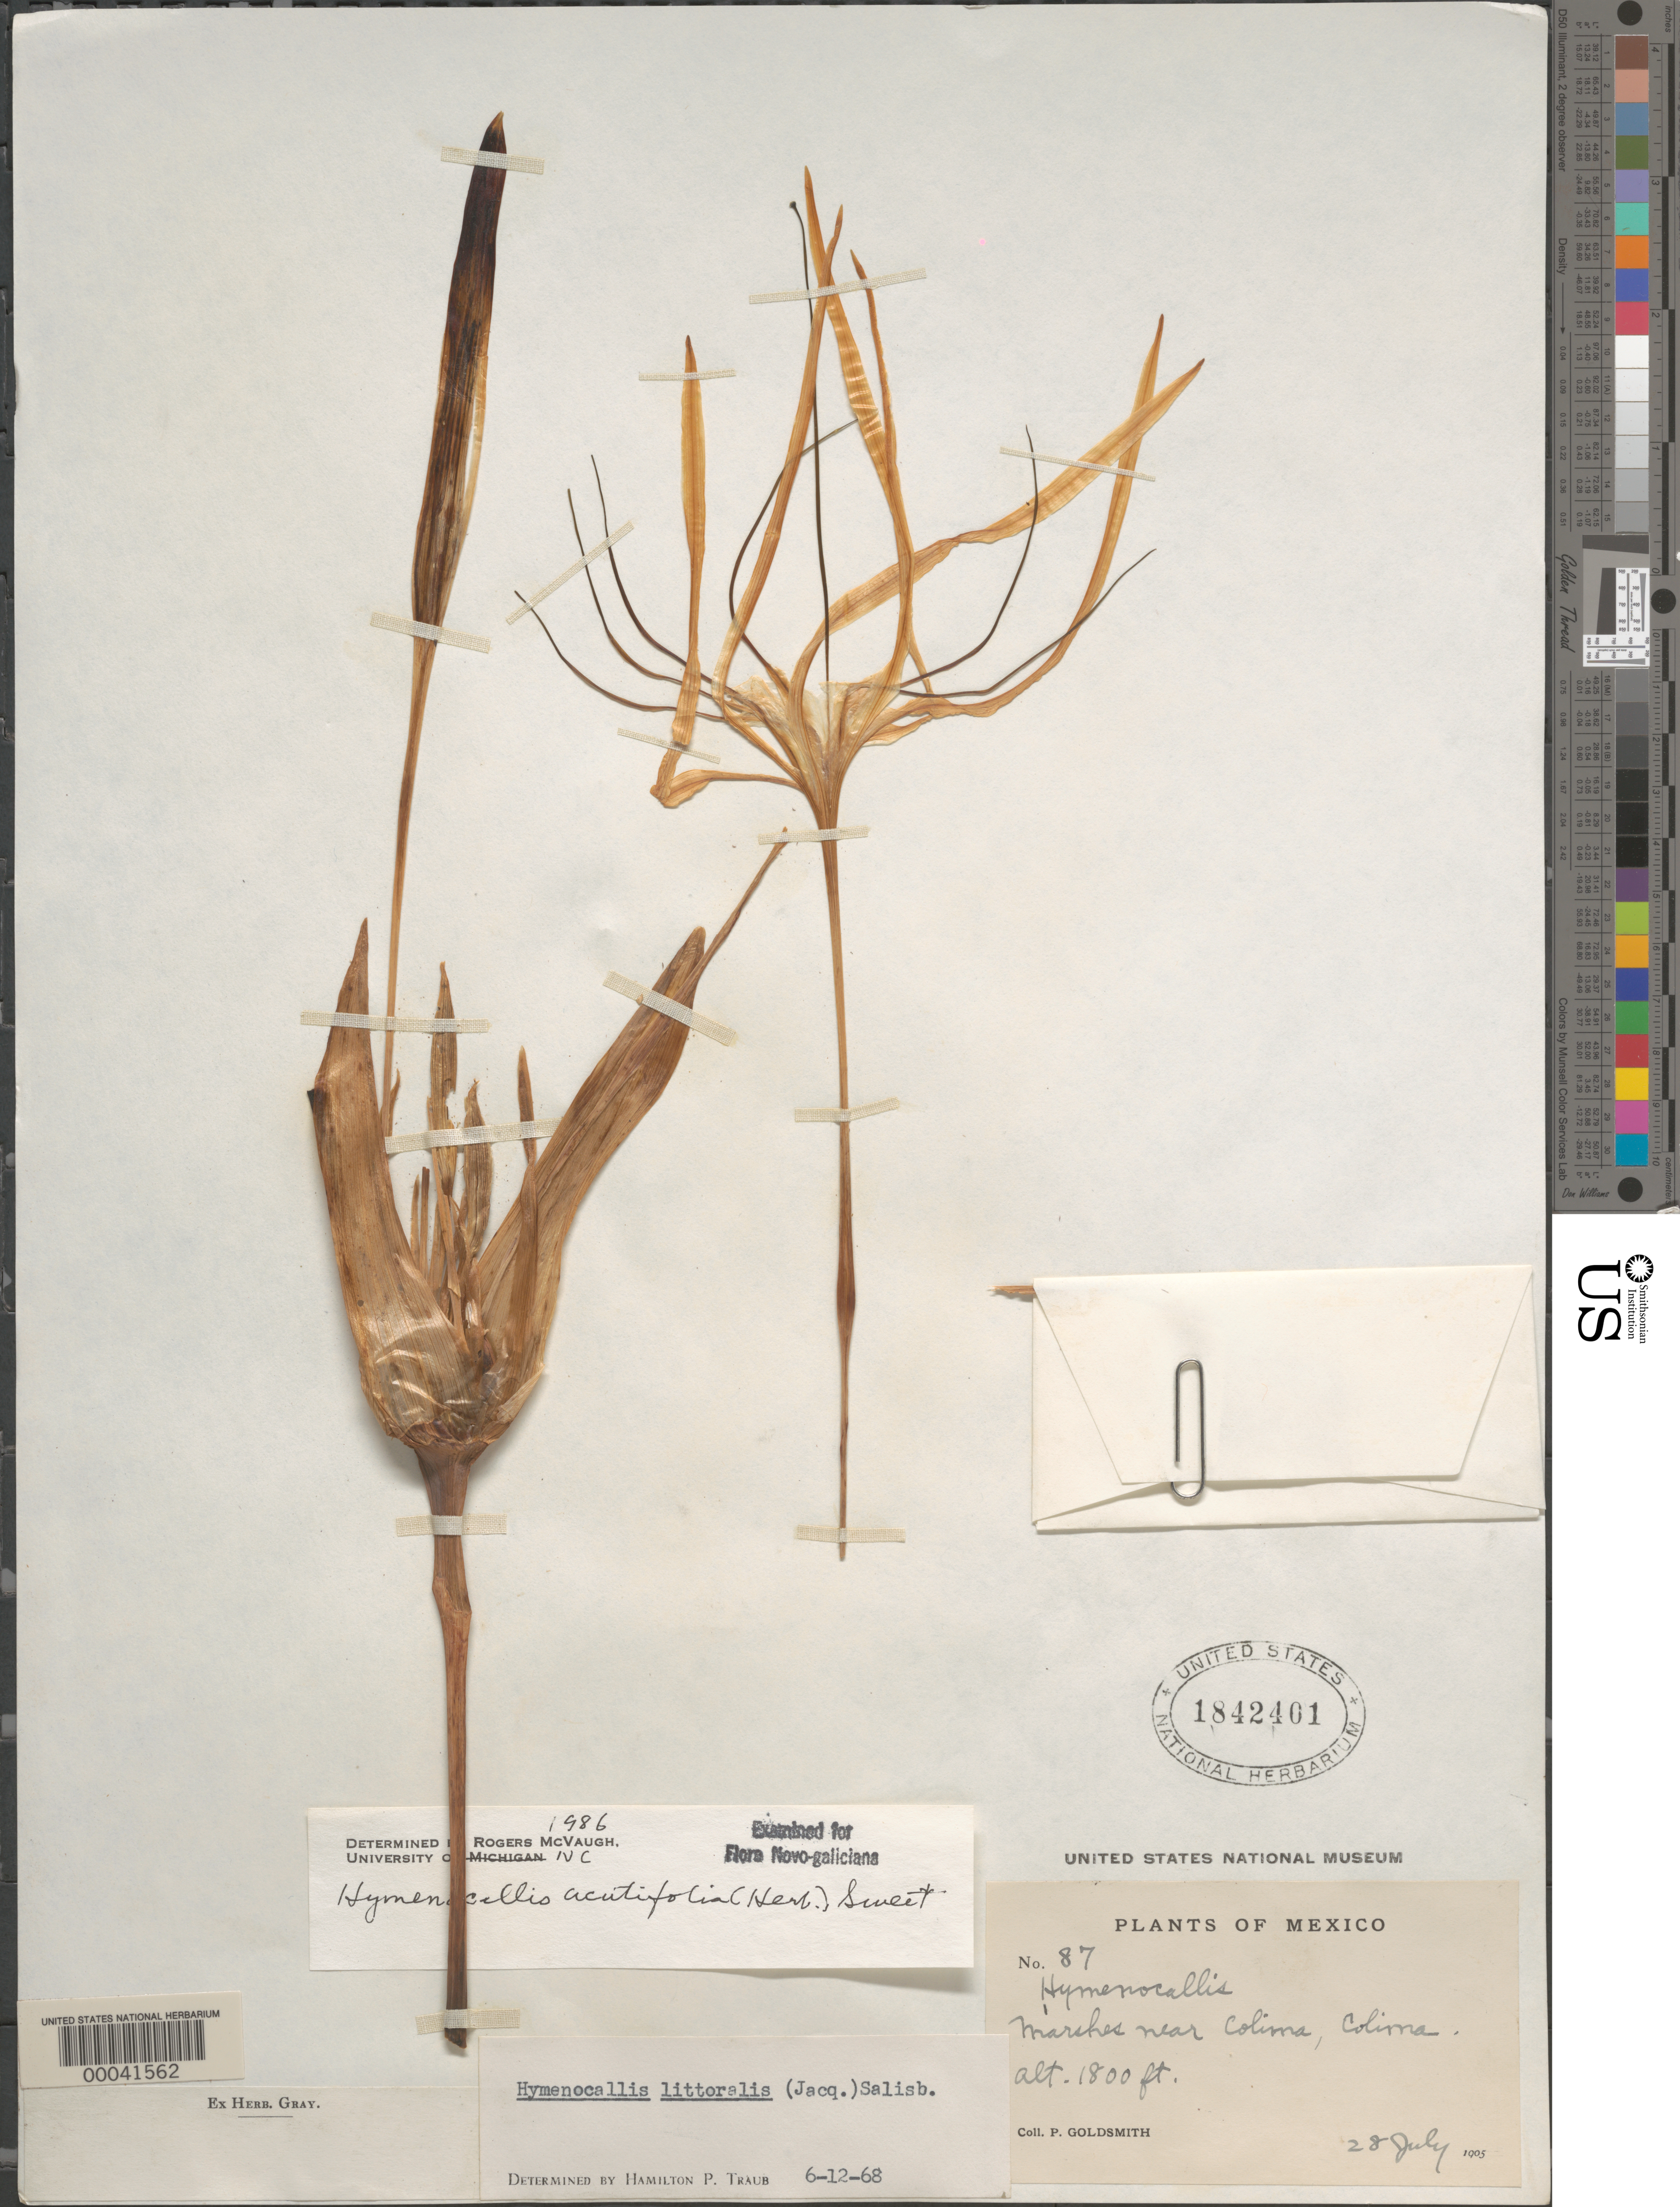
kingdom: Plantae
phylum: Tracheophyta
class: Liliopsida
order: Asparagales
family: Amaryllidaceae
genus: Hymenocallis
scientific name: Hymenocallis acutifolia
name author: (Herb.) Sweet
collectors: P. Goldsmith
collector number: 87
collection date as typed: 28 Jul 1905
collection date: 1905-07-28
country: Mexico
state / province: Colima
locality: Near Colima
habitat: Marshes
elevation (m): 549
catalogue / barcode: US 1842401